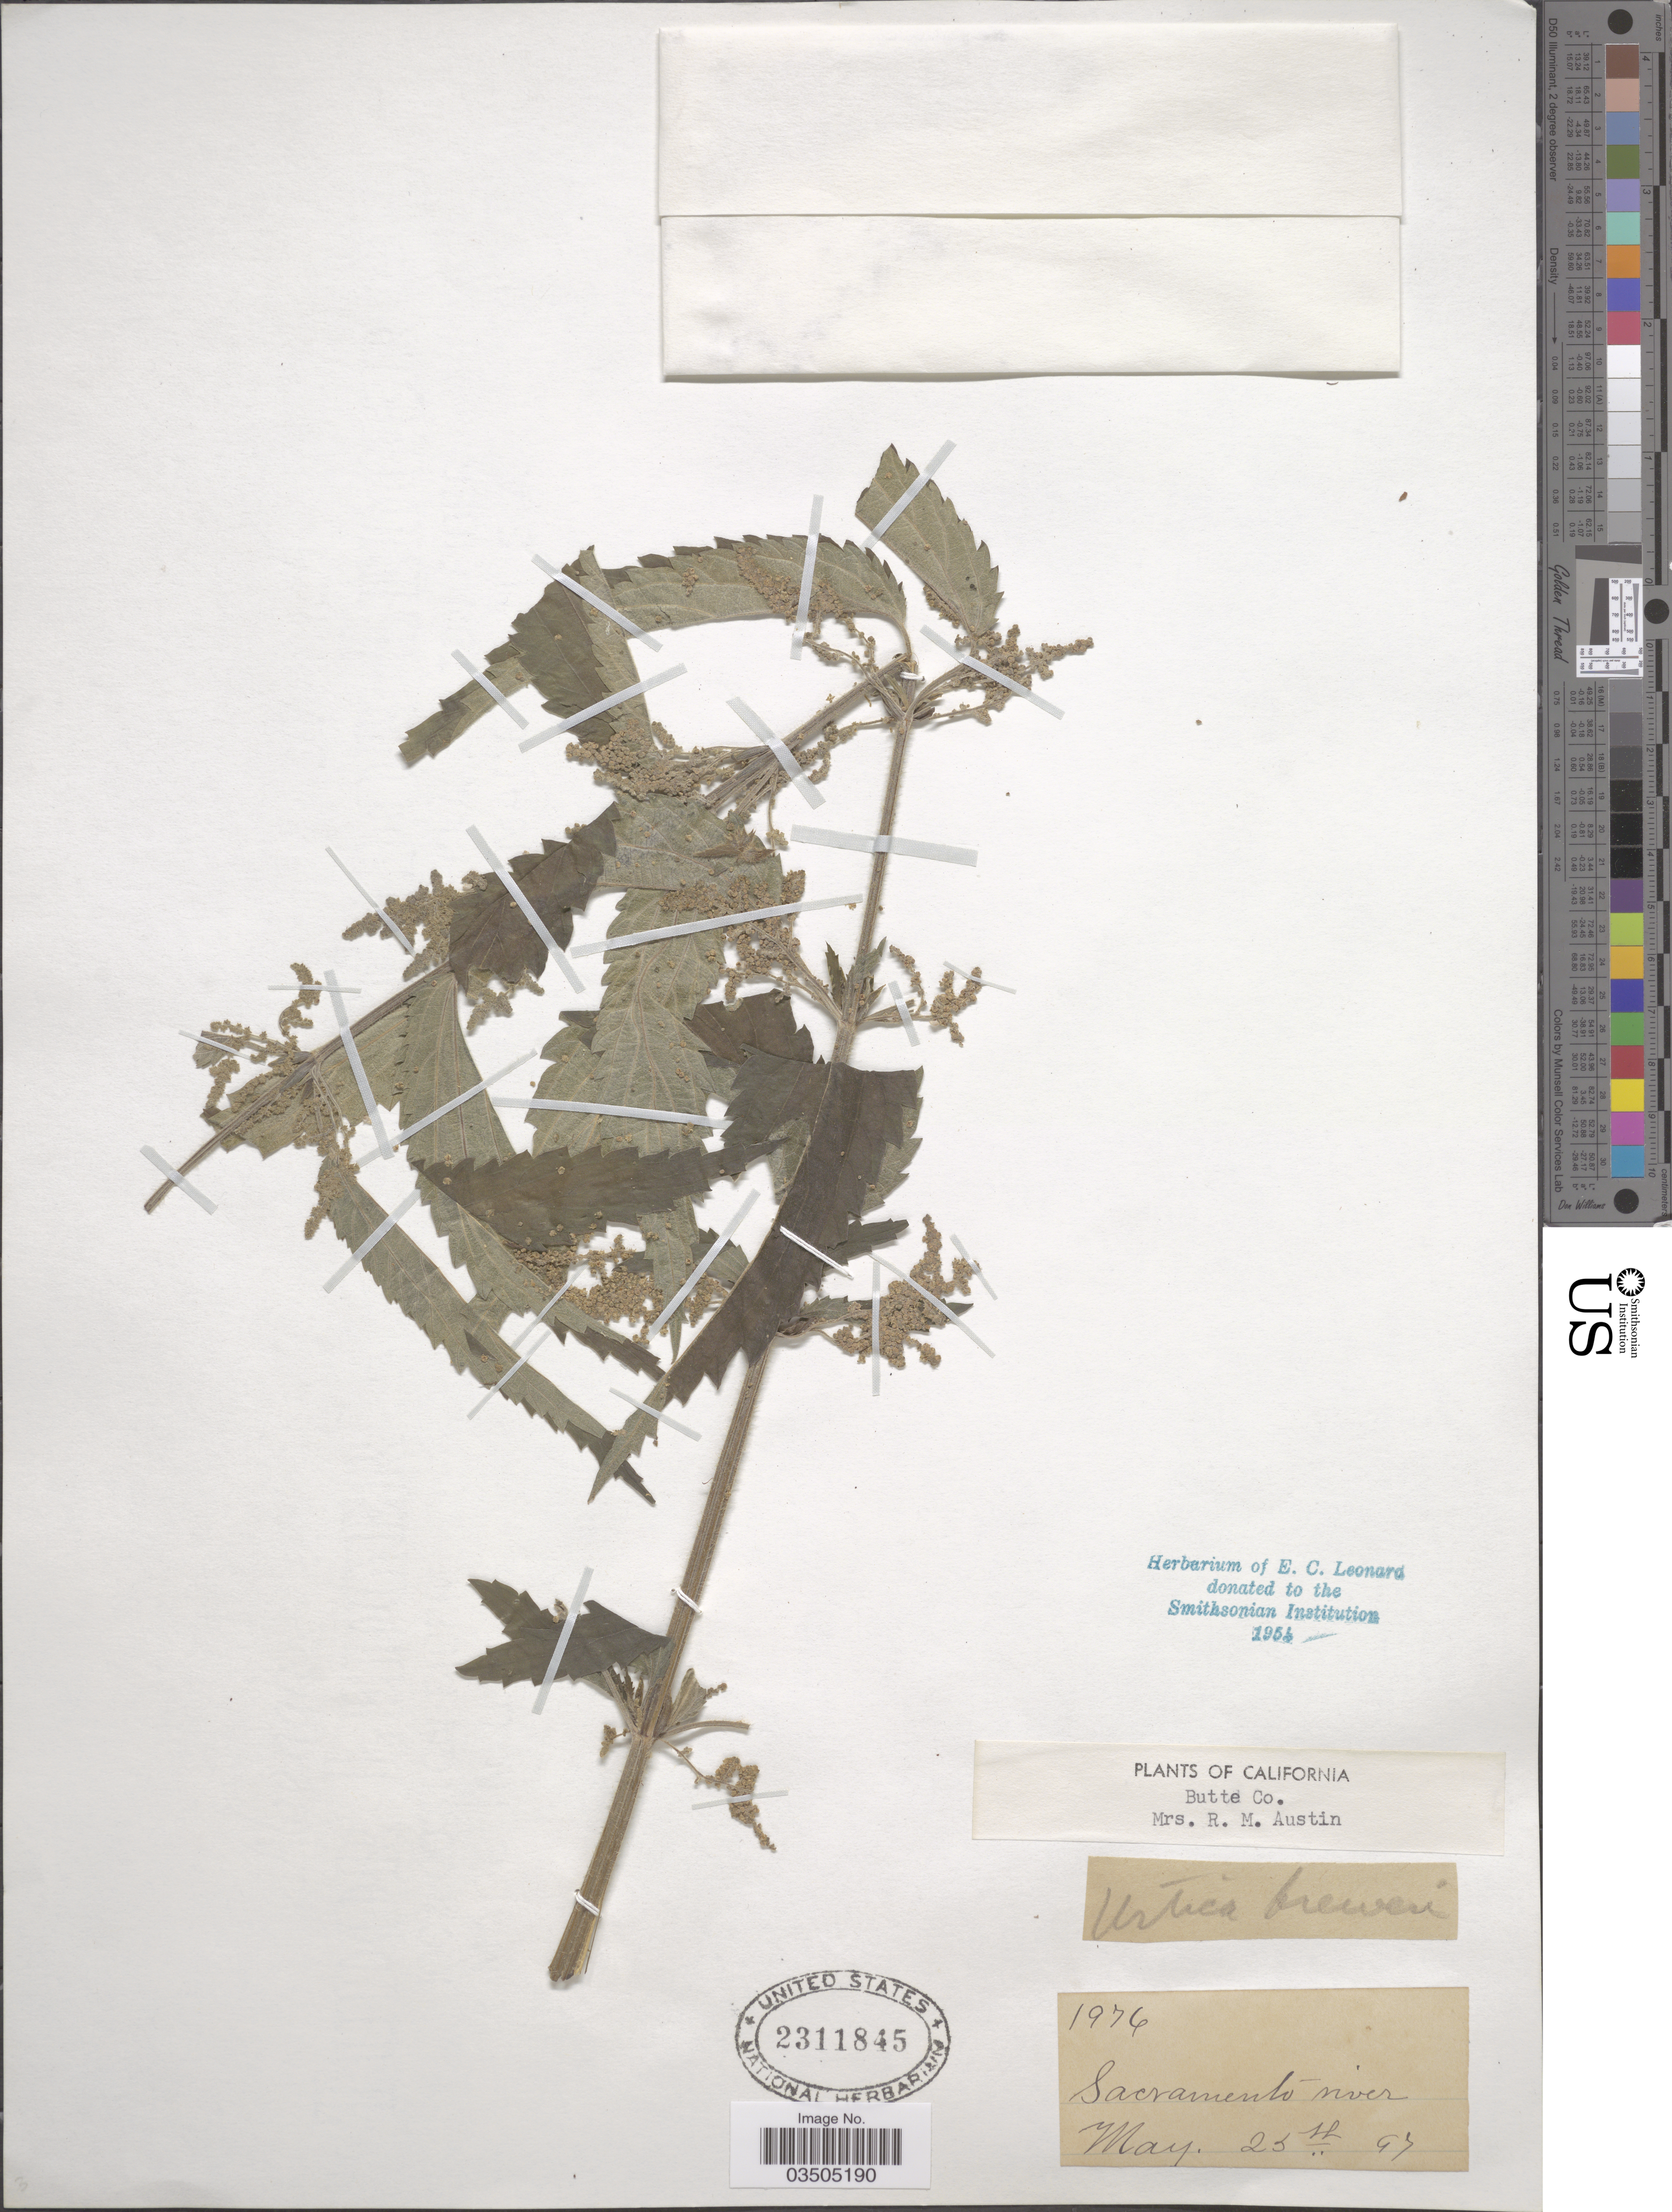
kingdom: Plantae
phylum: Tracheophyta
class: Magnoliopsida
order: Rosales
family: Urticaceae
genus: Urtica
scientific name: Urtica dioica subsp. gracilis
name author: L.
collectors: R. Austin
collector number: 1976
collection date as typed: Transcribed d/m/y: 25/5/97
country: United States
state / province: California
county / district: Butte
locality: Butte Co. Sacramento river.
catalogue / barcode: US 2311845